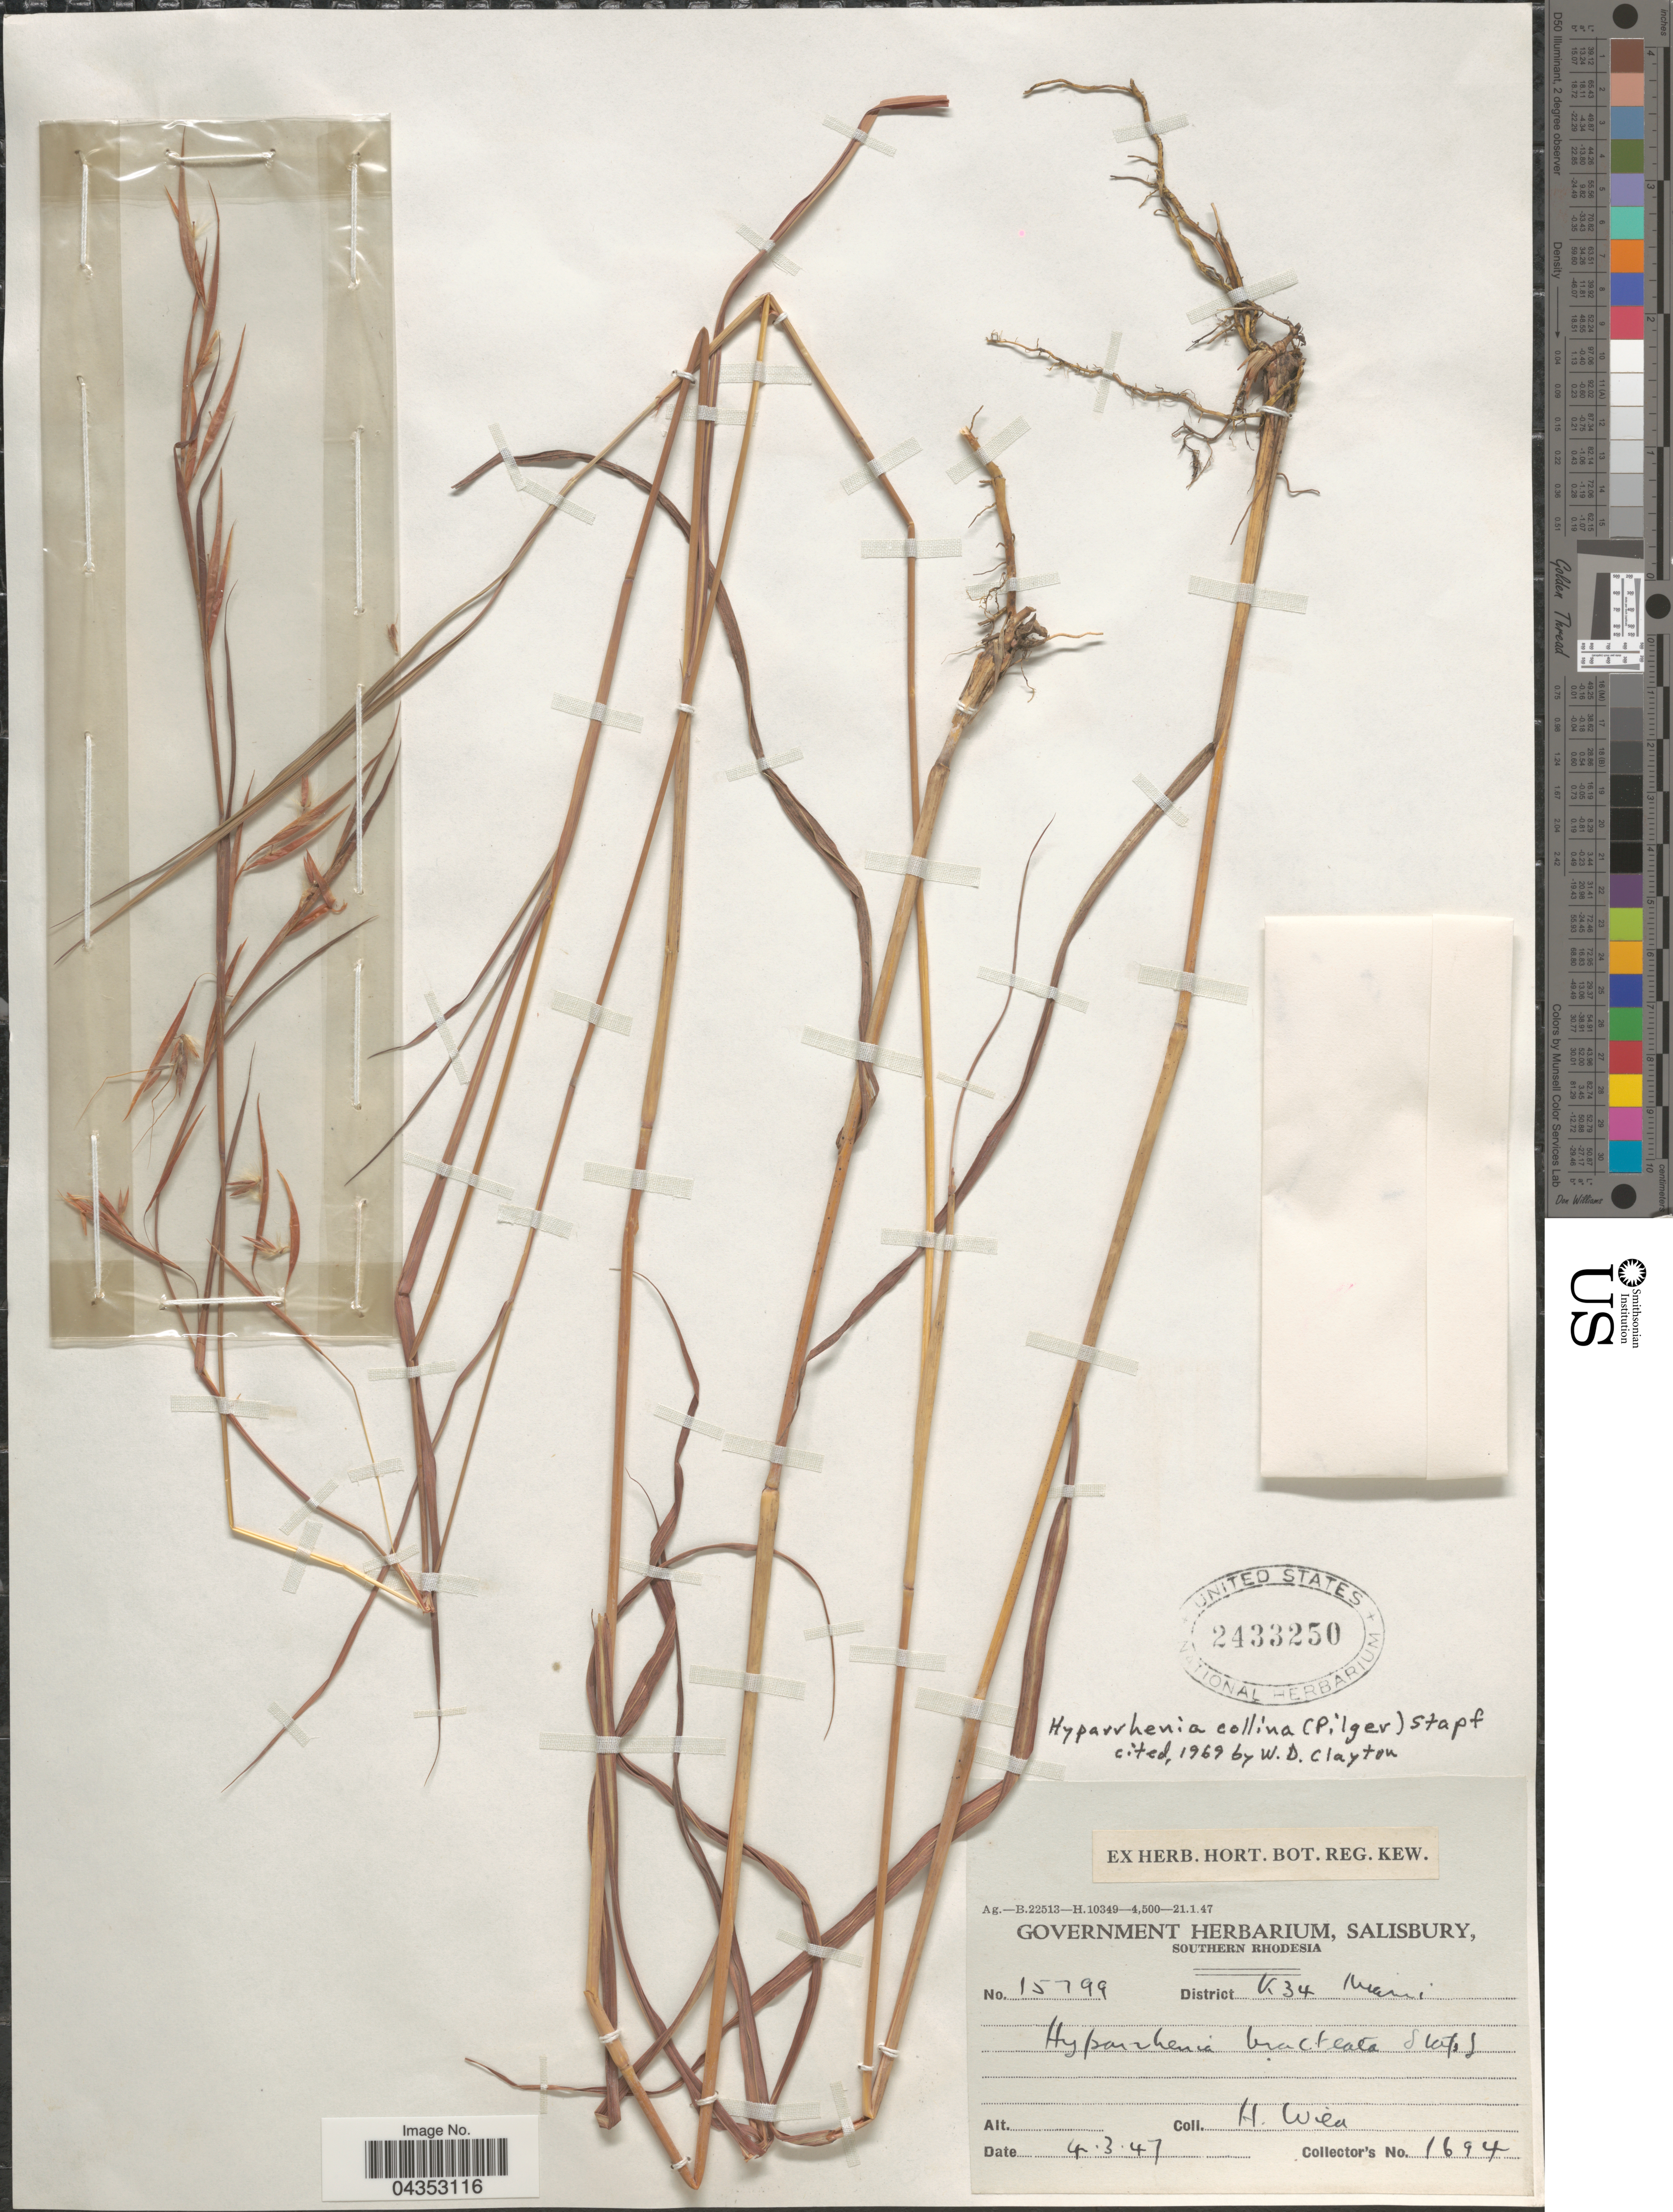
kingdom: Plantae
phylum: Tracheophyta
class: Liliopsida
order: Poales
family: Poaceae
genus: Hyparrhenia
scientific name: Hyparrhenia collina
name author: (Pilg.) Stapf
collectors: H. Wen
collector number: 1694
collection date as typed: Transcribed d/m/y: 4/3/47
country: Zimbabwe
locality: Southern Rhodesia. District K34. [illegible text]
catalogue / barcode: US 2433250